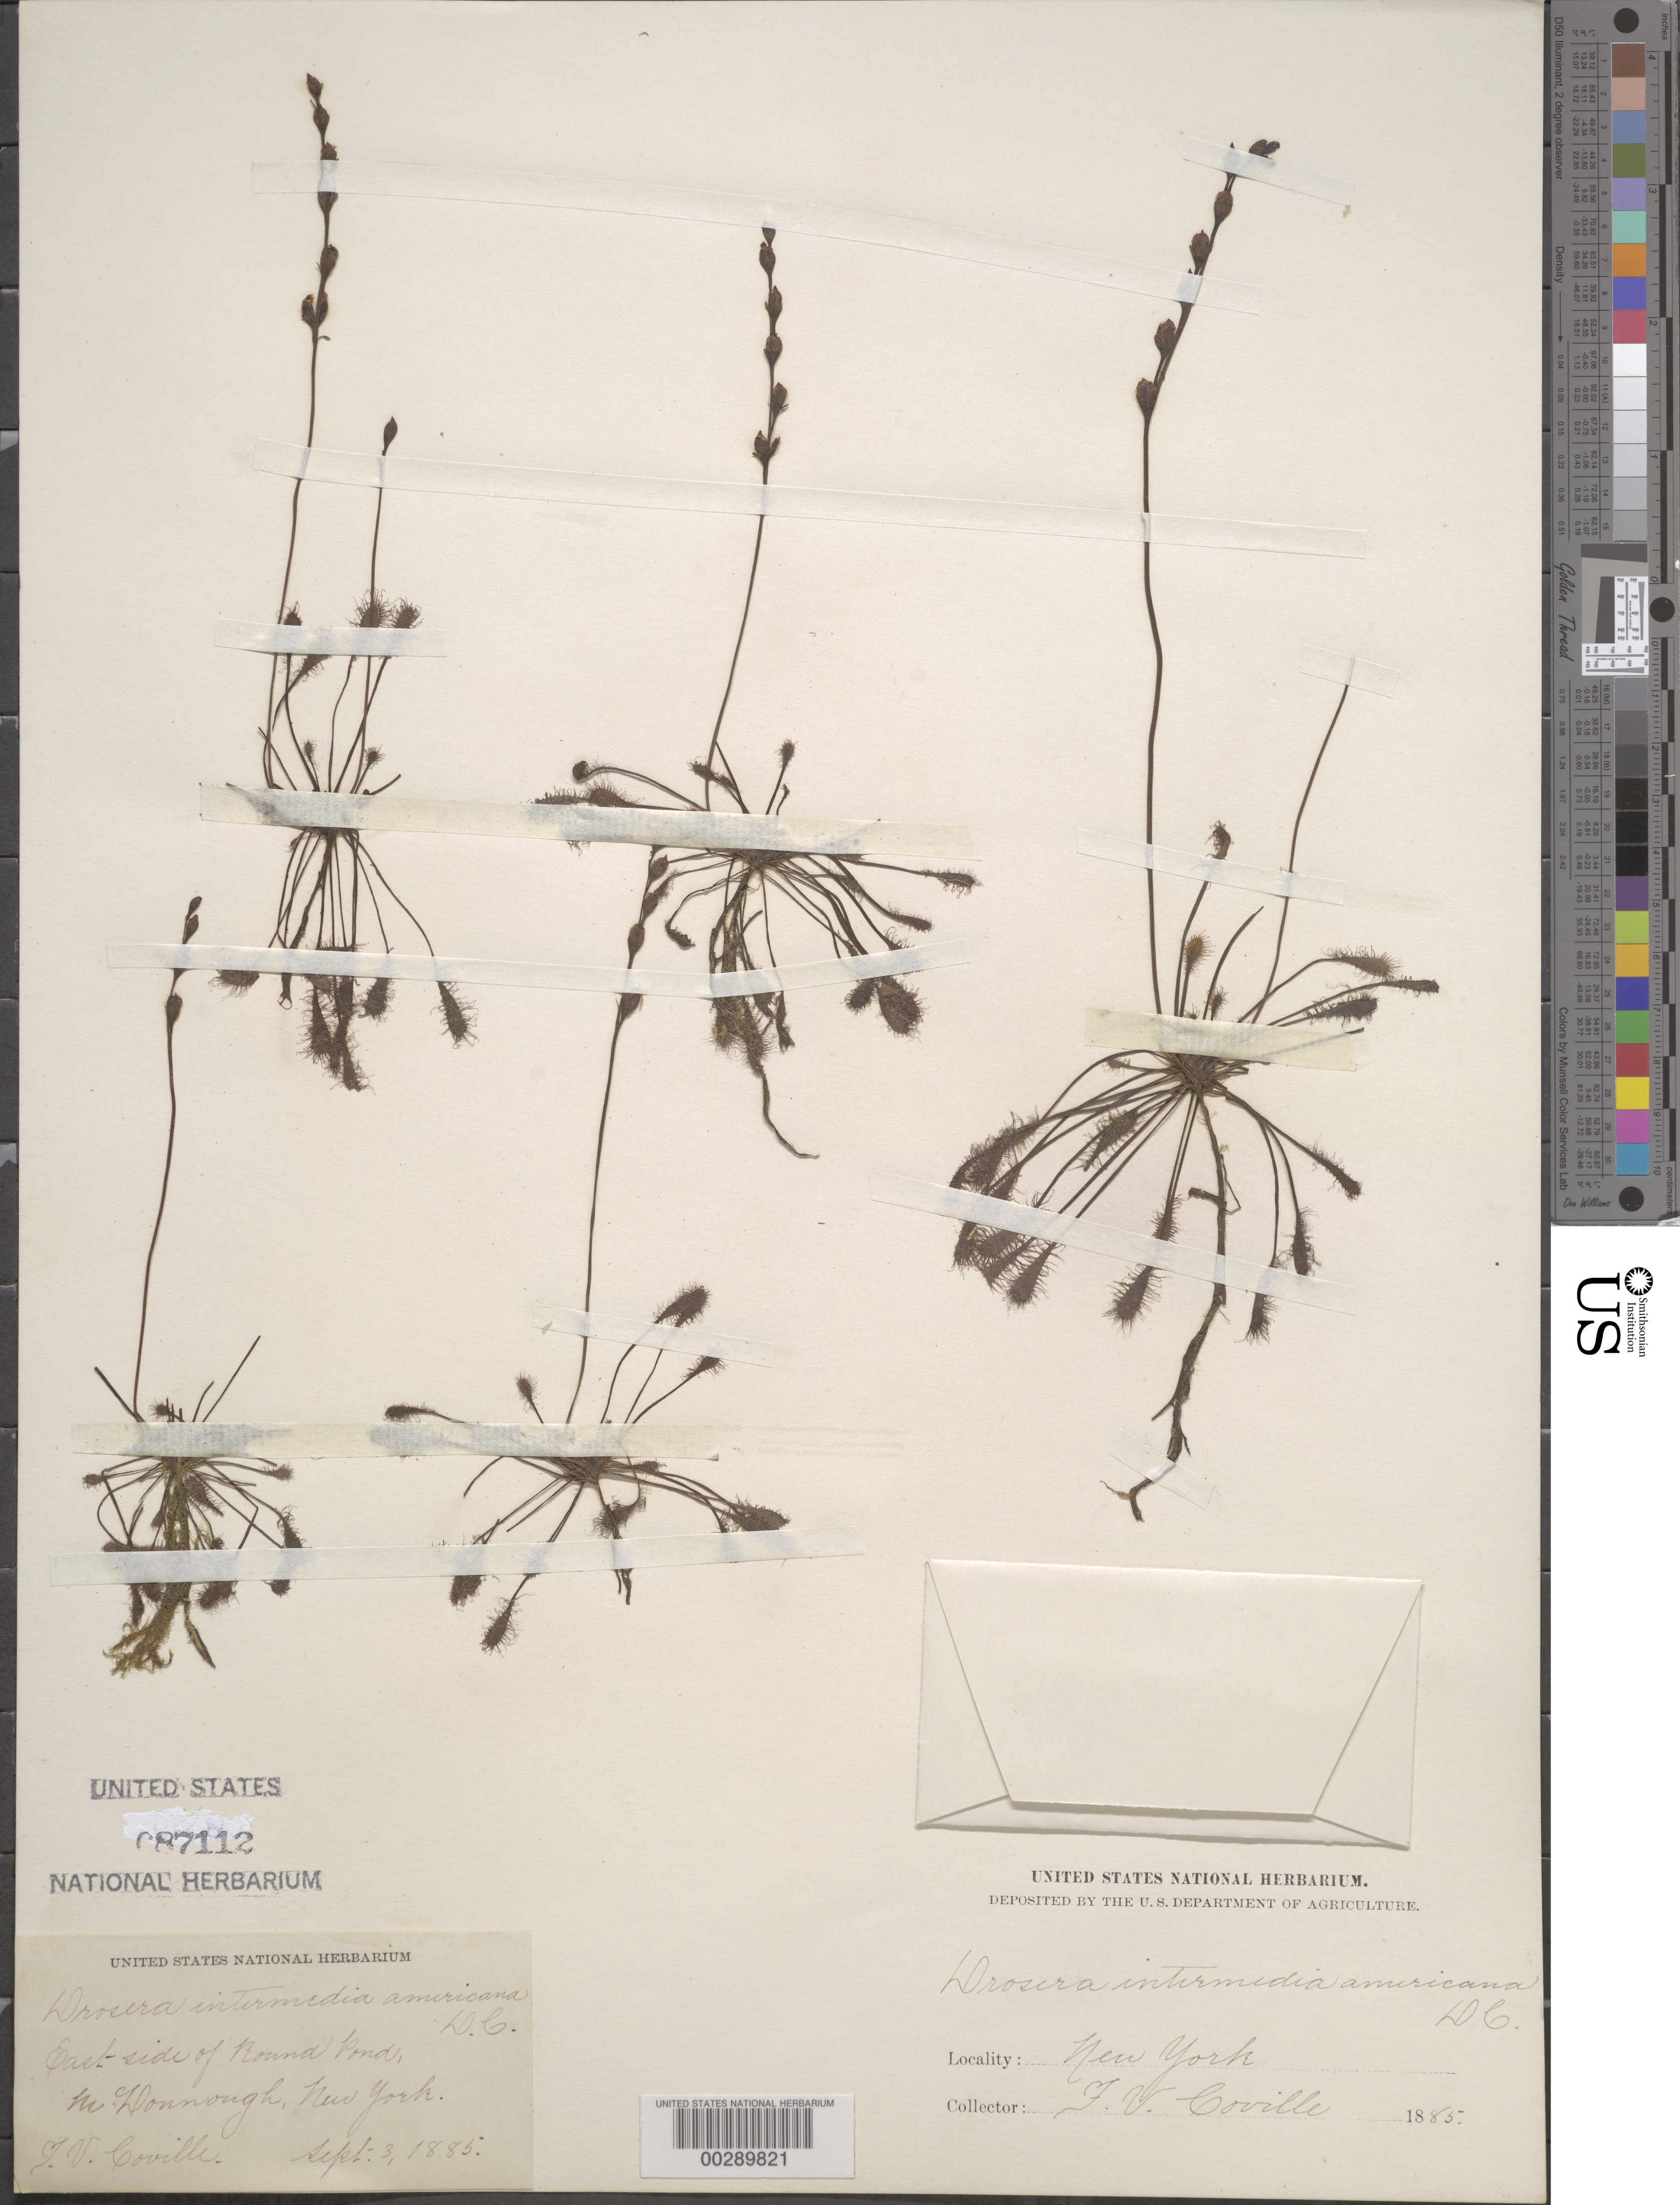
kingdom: Plantae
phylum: Tracheophyta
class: Magnoliopsida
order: Caryophyllales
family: Droseraceae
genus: Drosera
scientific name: Drosera intermedia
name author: Hayne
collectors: F. V. Coville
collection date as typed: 03 Sep 1885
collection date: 1885-09-03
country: United States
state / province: New York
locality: Mcdonnough, e side of round pond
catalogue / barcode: US 87112